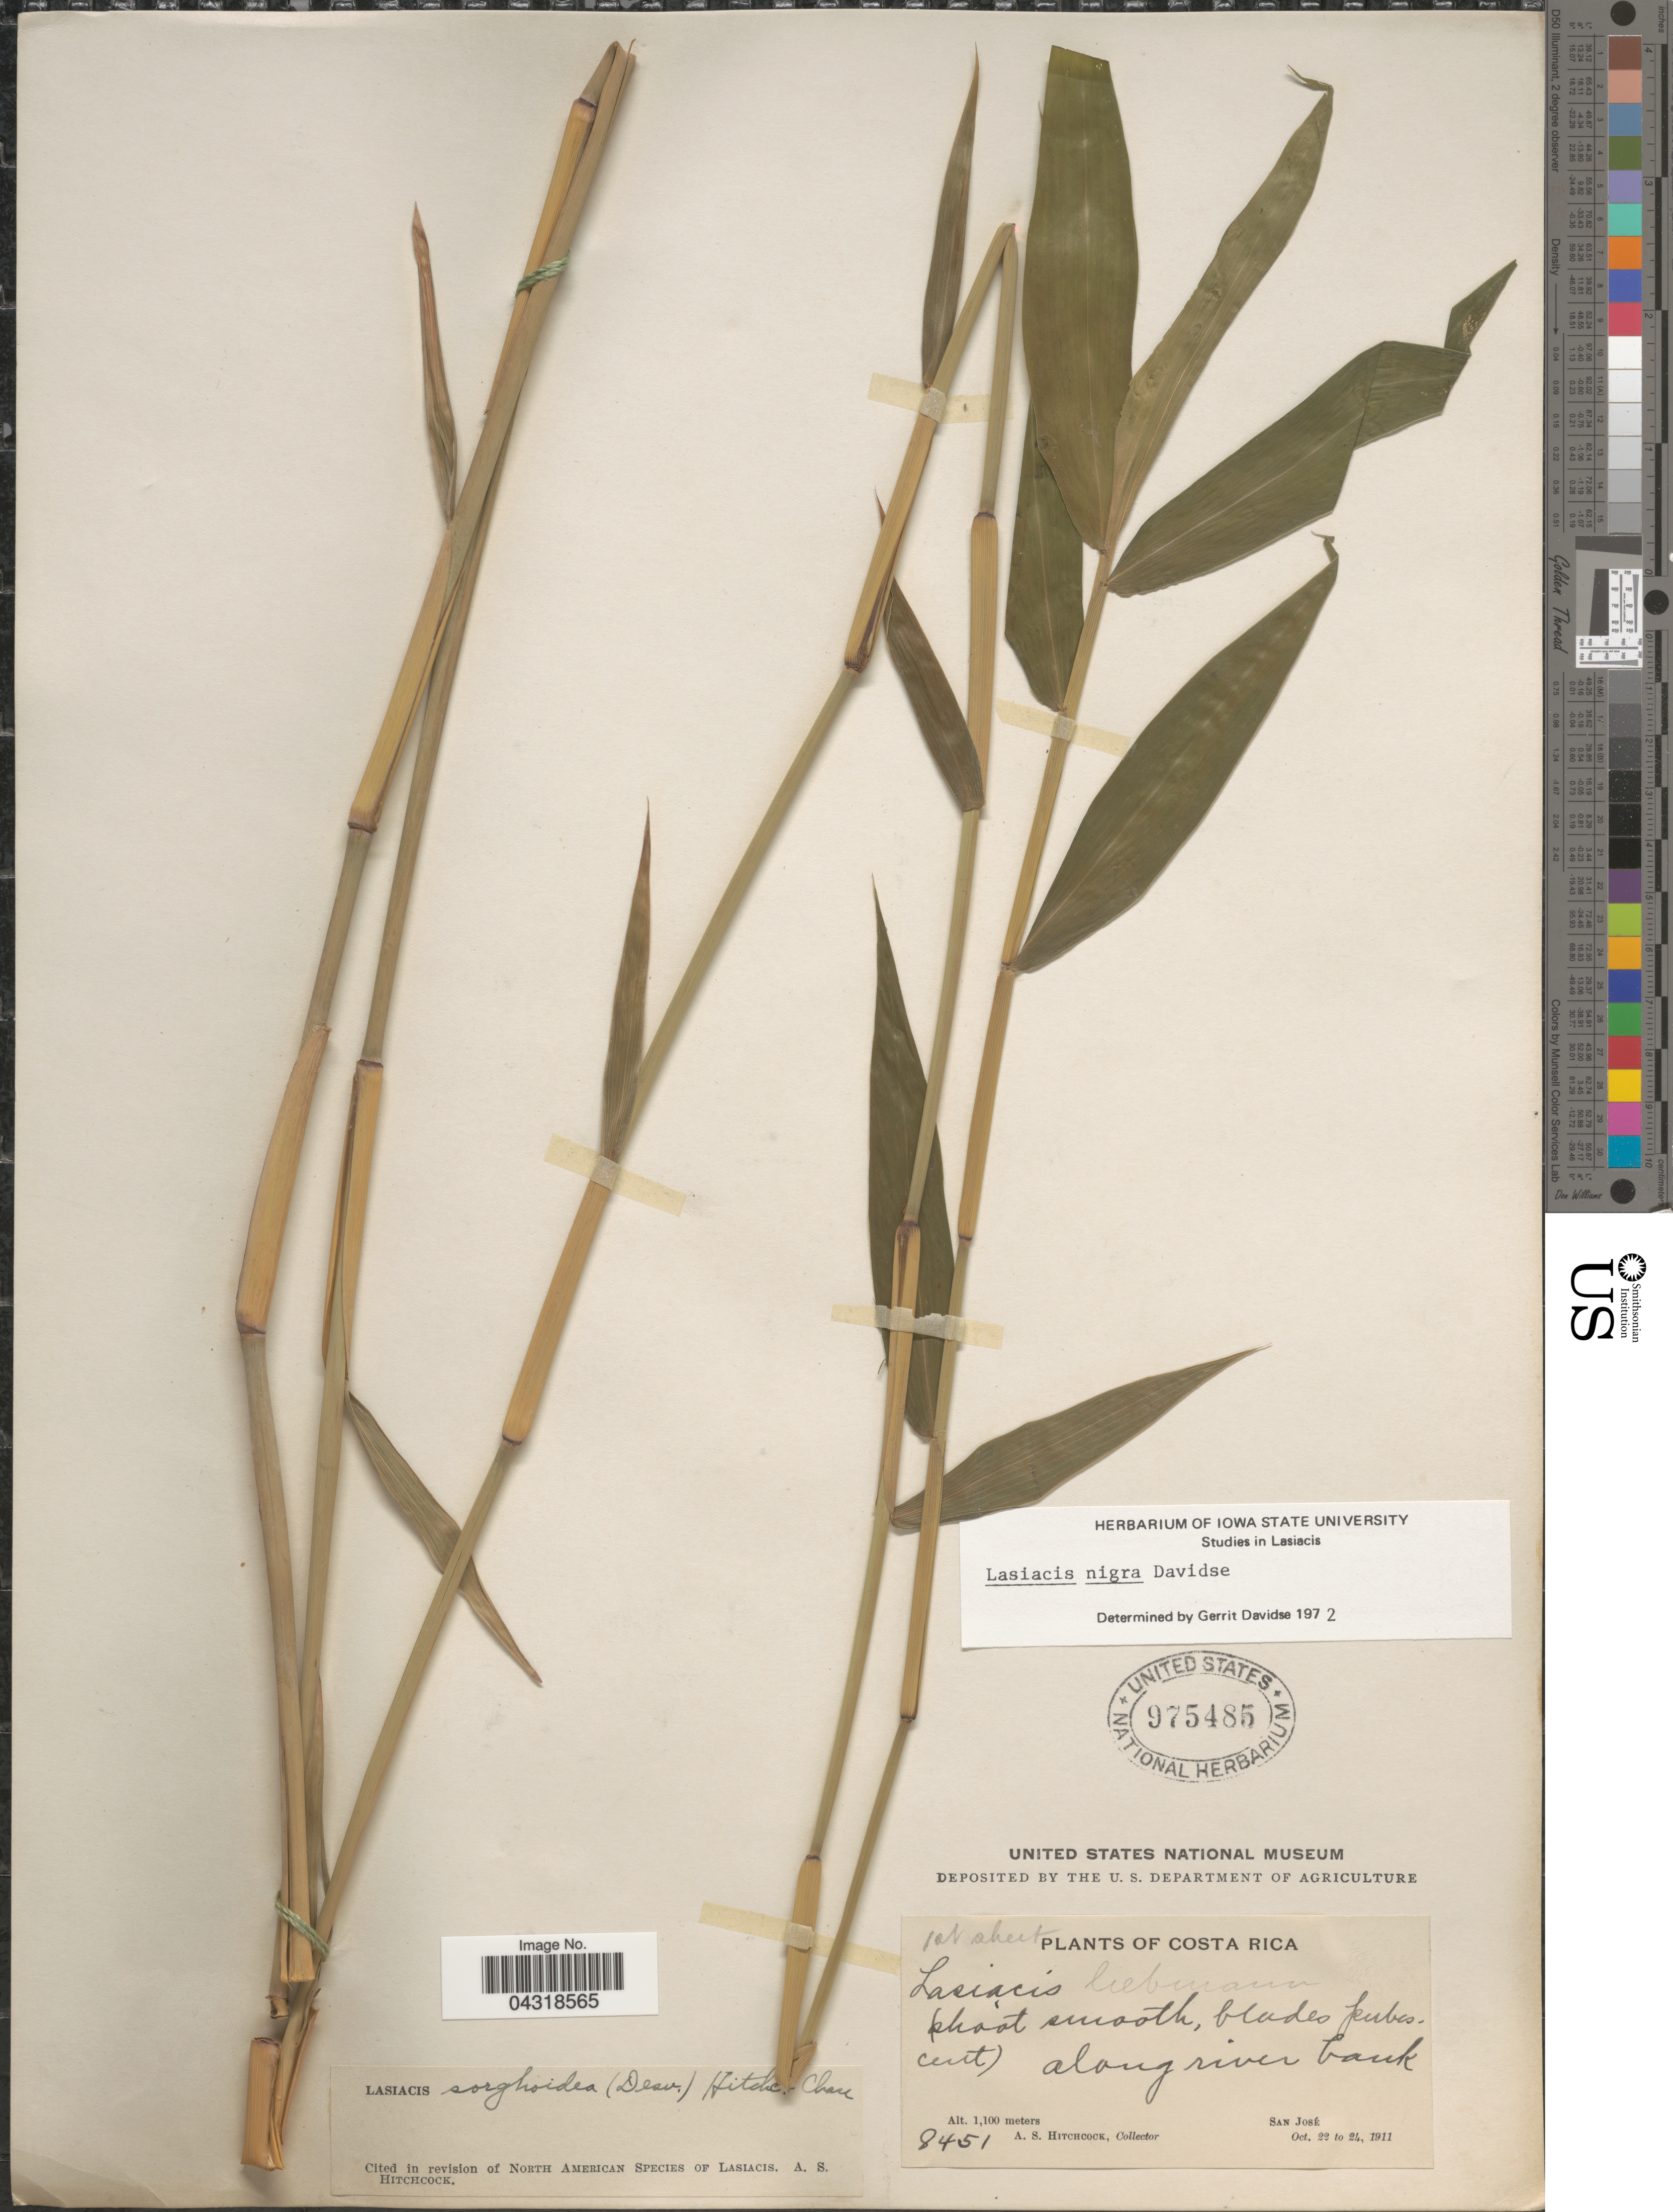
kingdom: Plantae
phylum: Tracheophyta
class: Liliopsida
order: Poales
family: Poaceae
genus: Lasiacis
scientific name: Lasiacis nigra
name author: Davidse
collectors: A. S. Hitchcock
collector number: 8451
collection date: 1911-10-22/1911-10-24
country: Costa Rica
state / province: San José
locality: Along river bank. San José.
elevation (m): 1100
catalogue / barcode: US 975485